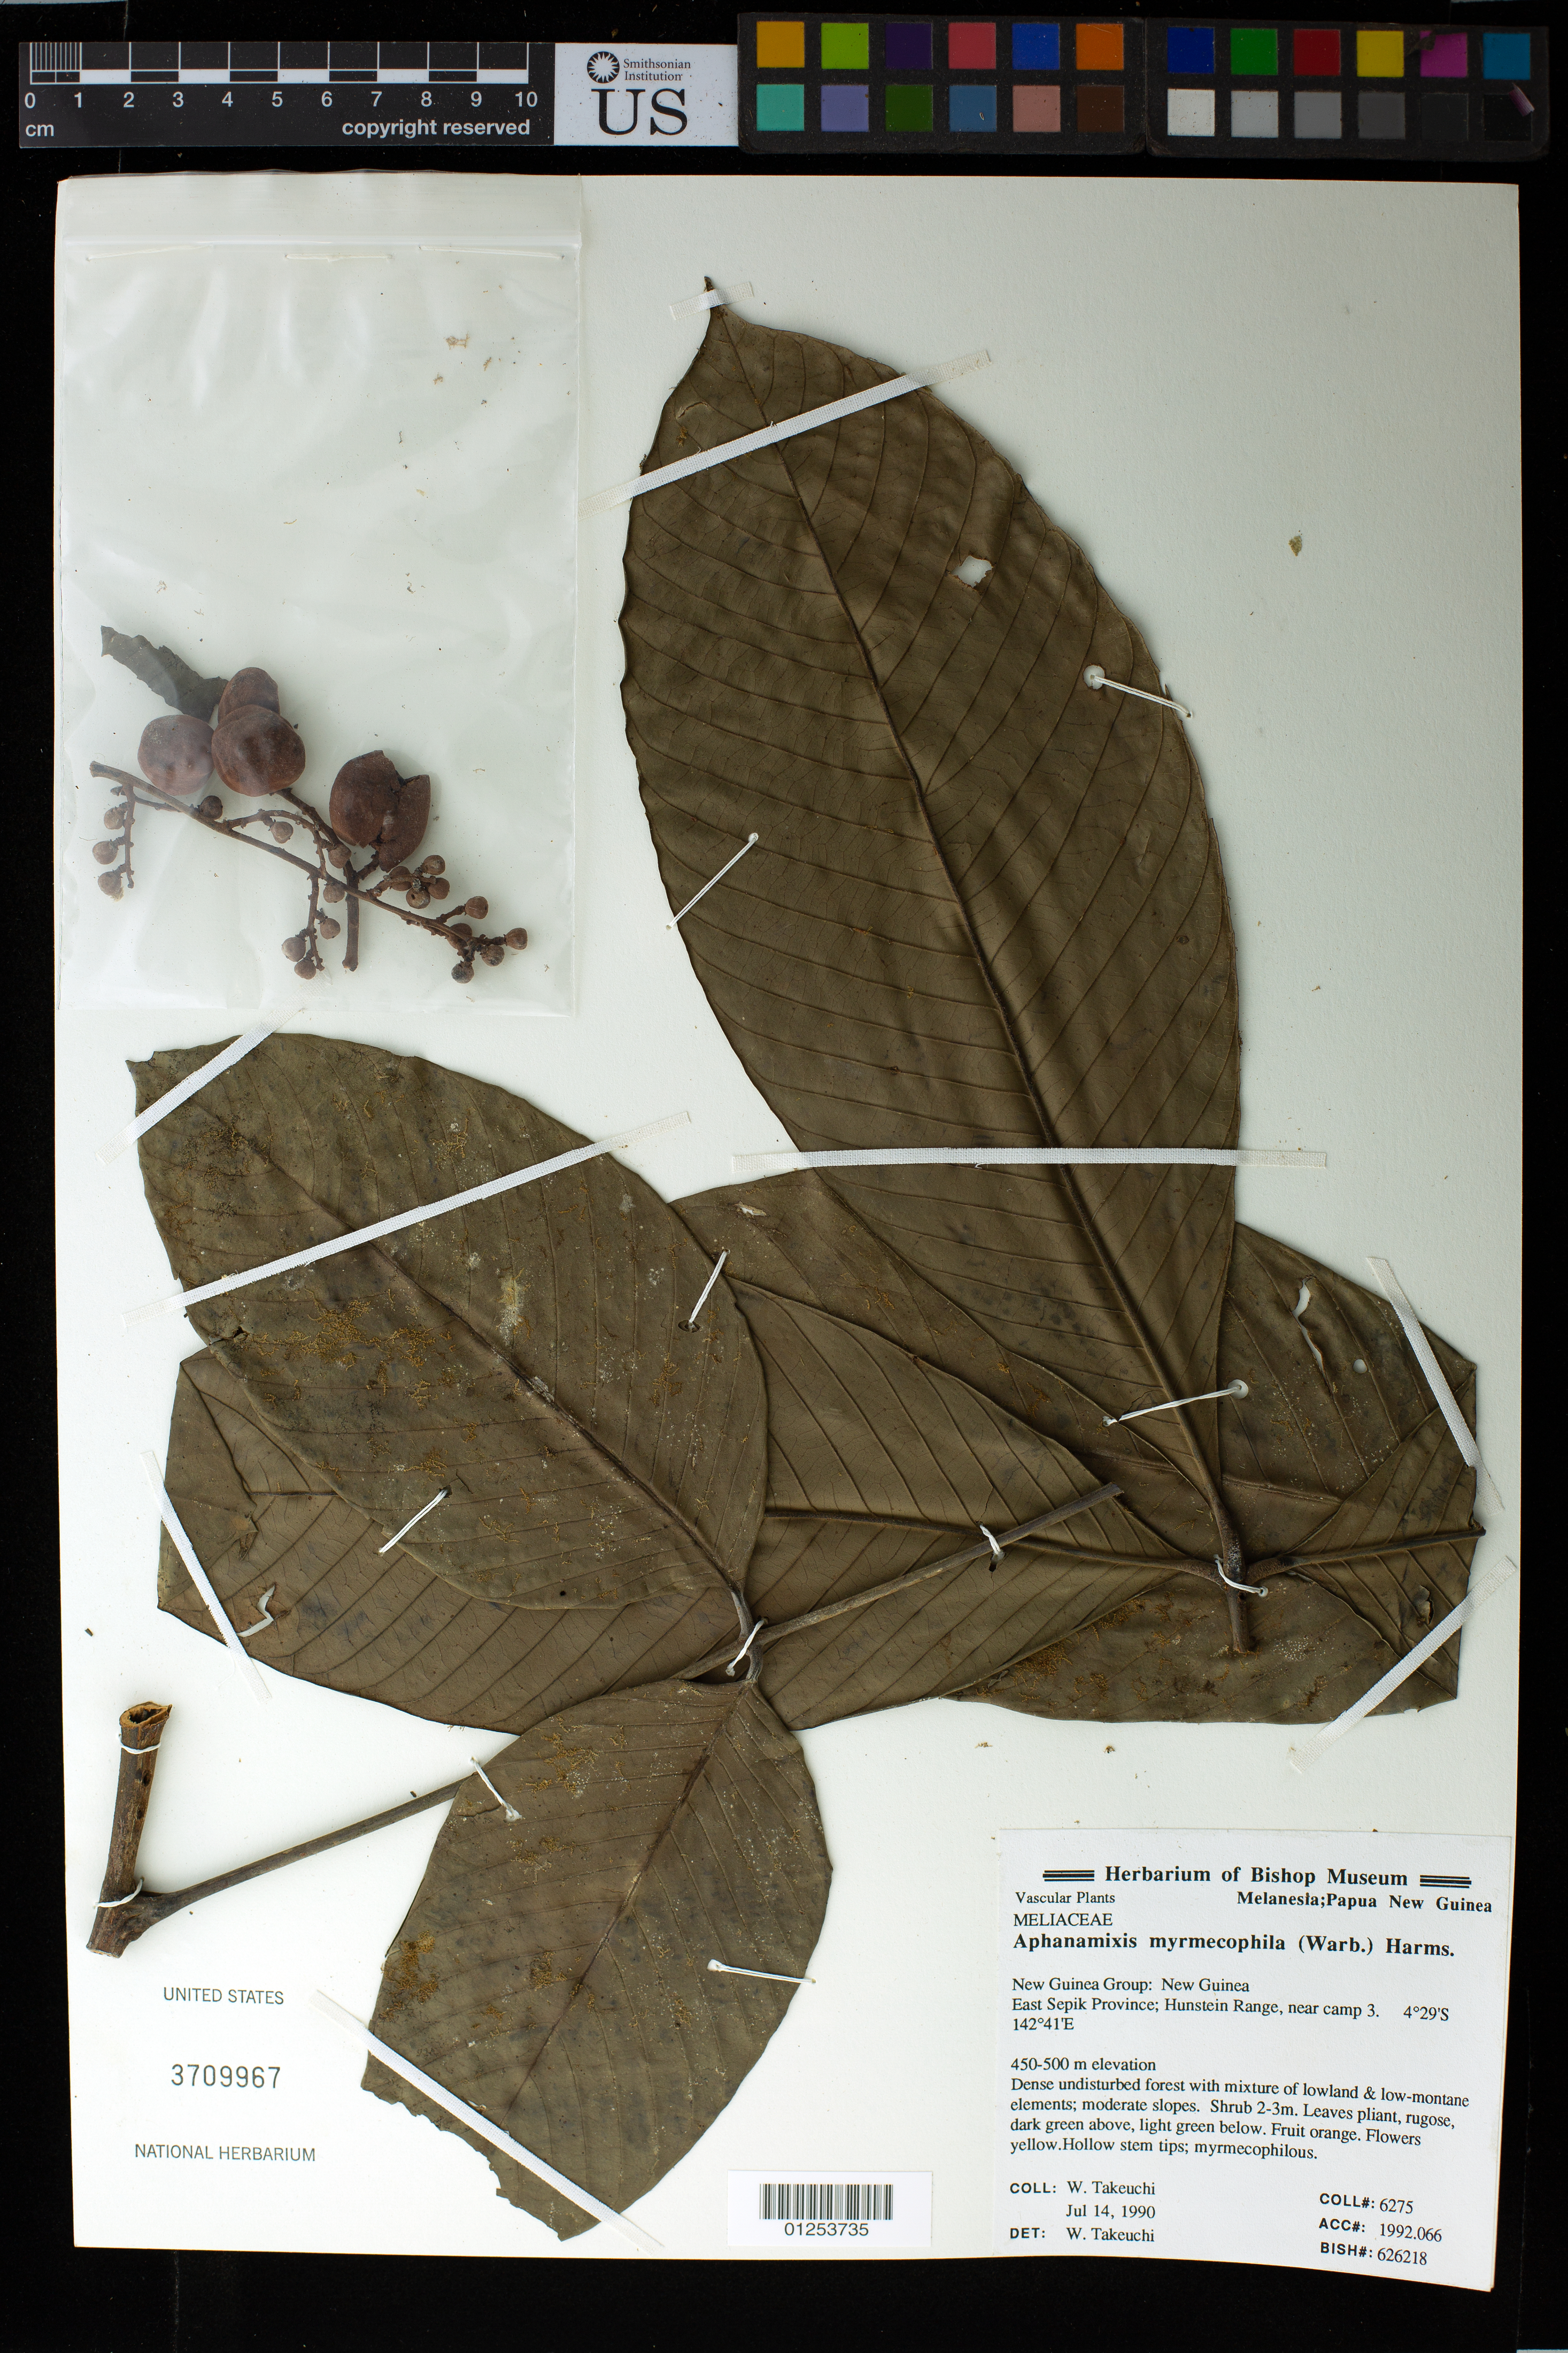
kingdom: Plantae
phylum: Tracheophyta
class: Magnoliopsida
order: Sapindales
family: Meliaceae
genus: Aphanamixis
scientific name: Aphanamixis polystachya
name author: (Wall.) R. Parker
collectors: W. N. Takeuchi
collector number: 6275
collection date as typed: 14 Jul 1990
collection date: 1990-07-14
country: Papua New Guinea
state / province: East Sepik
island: New Guinea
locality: Hunstein Range, near camp 3.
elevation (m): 450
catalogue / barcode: US 3709967